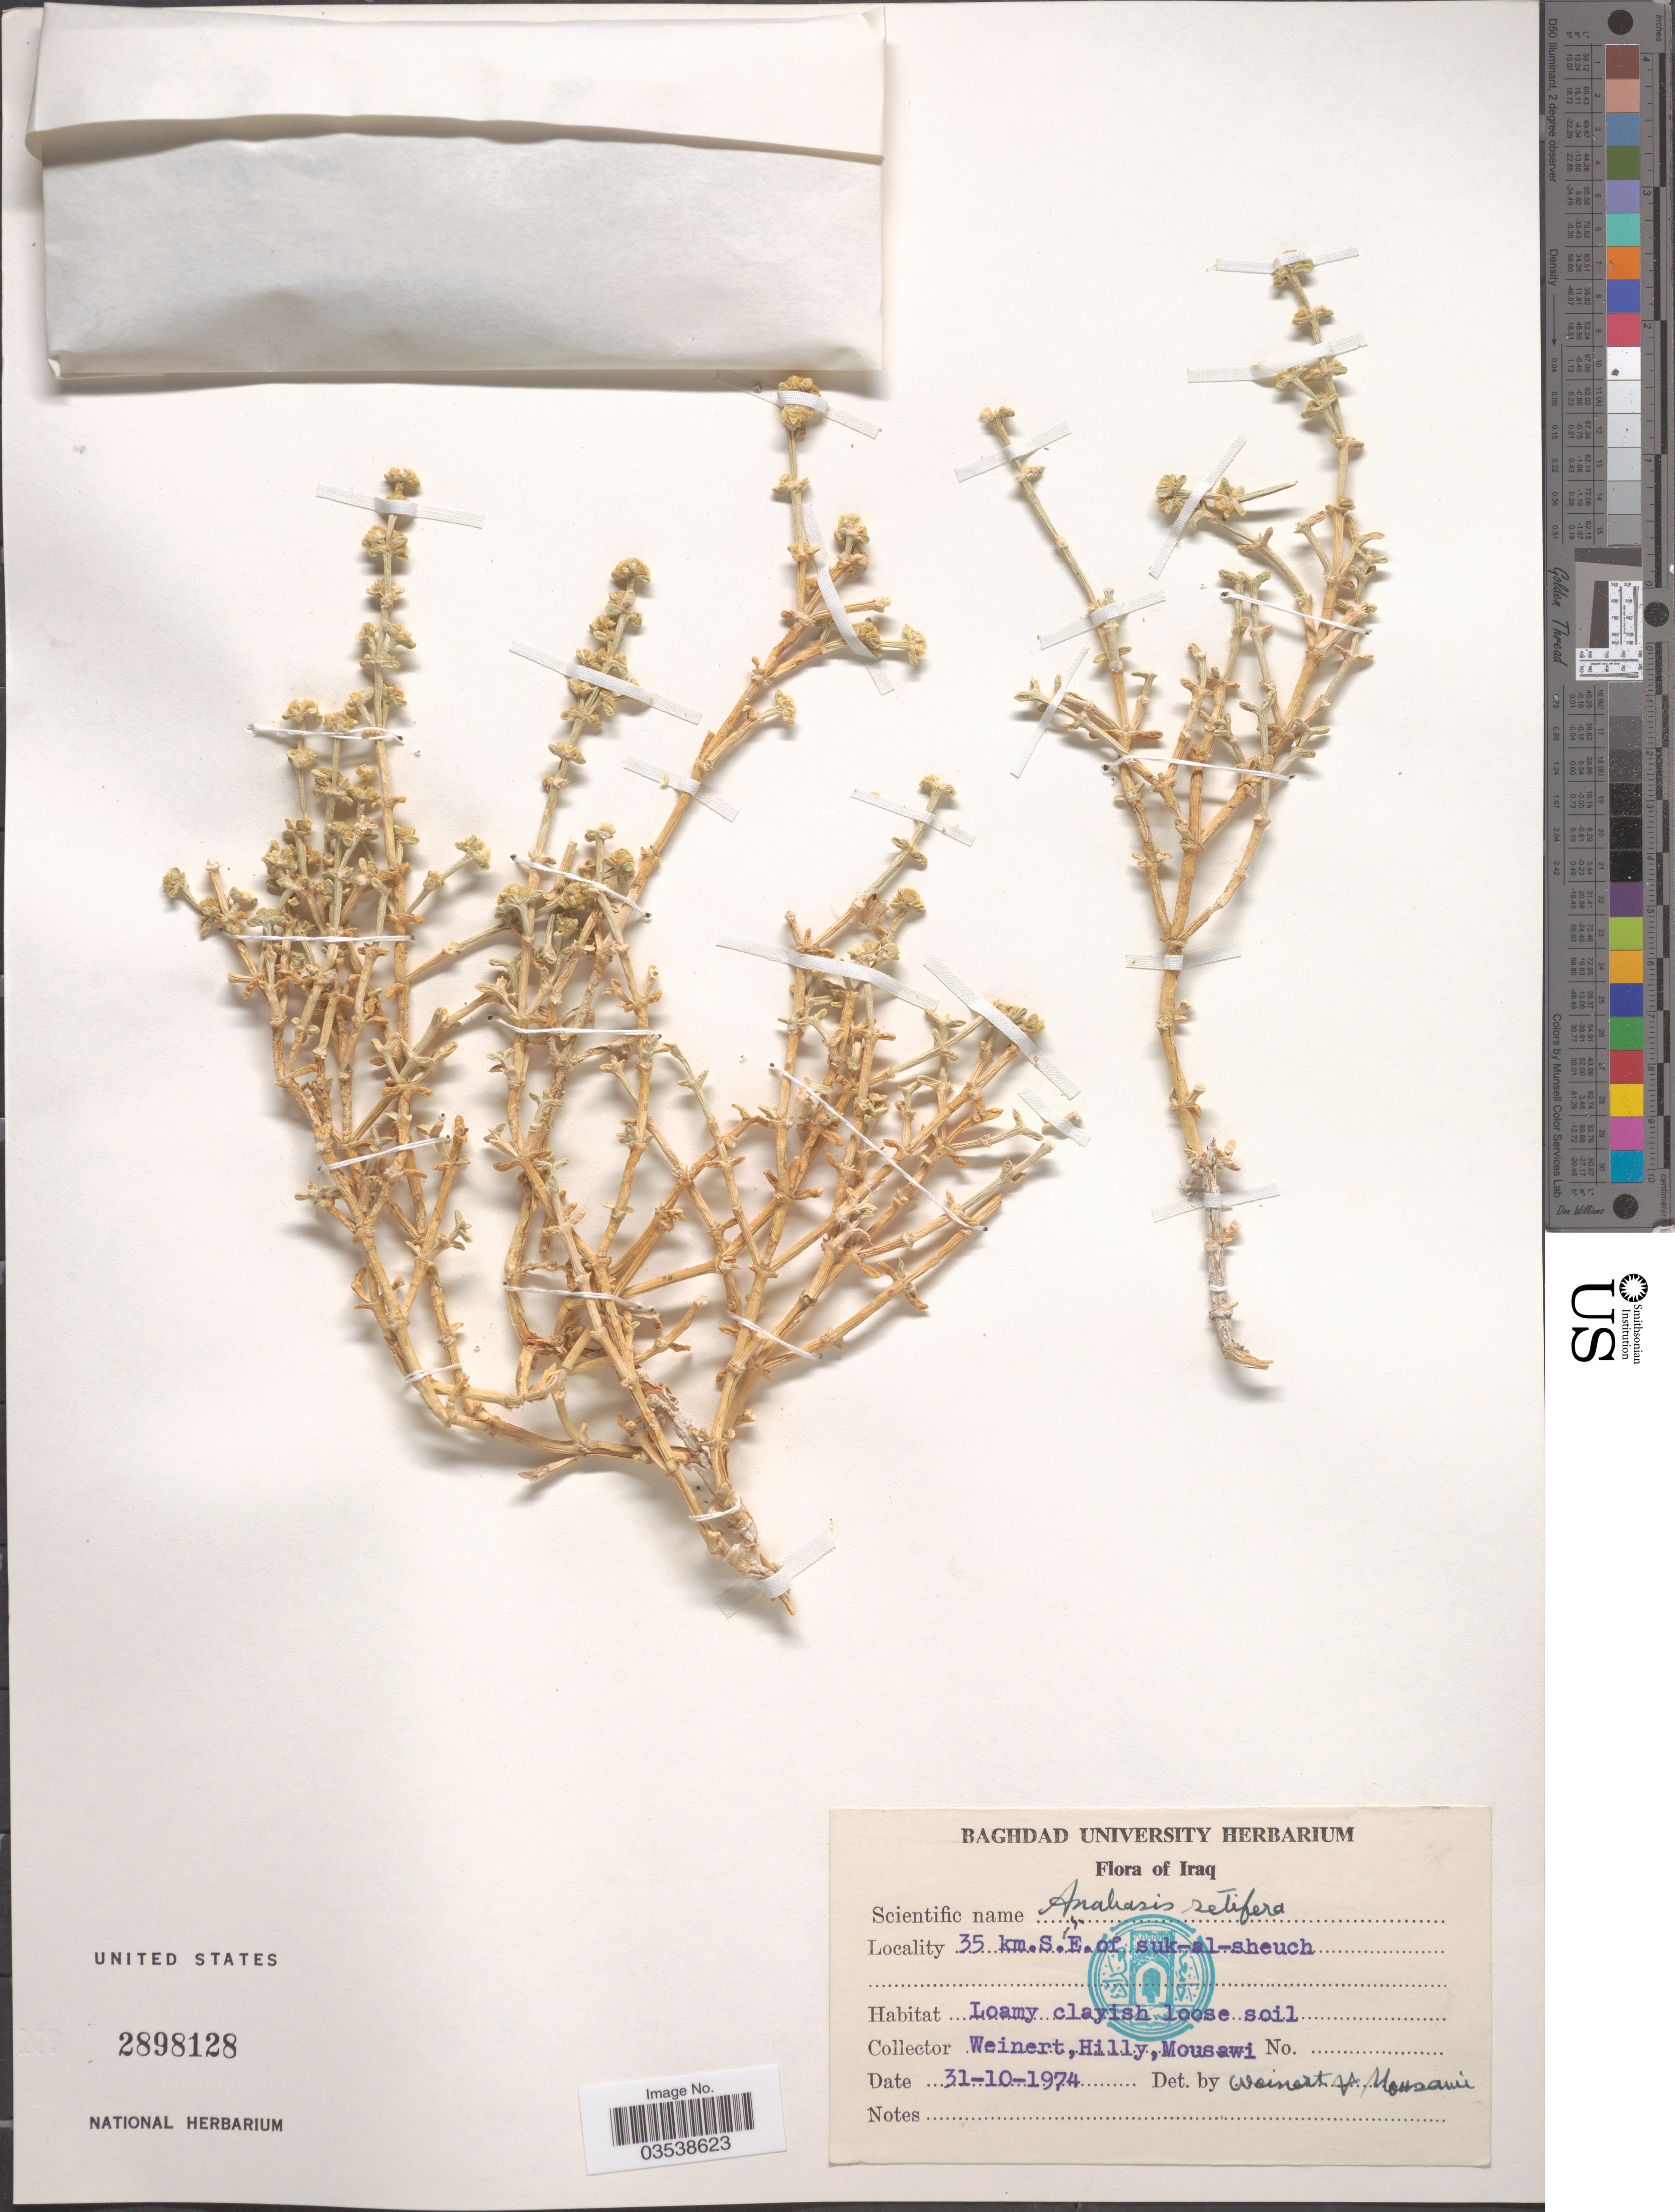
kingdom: Plantae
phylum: Tracheophyta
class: Magnoliopsida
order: Caryophyllales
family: Amaranthaceae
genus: Anabasis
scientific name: Anabasis setifera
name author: Moq.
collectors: Weinert, --, Hilly & Mousawi, --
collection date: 1974-10-31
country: Iraq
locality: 35 km. S. E. of suk-al-sheuch.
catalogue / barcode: US 2898128